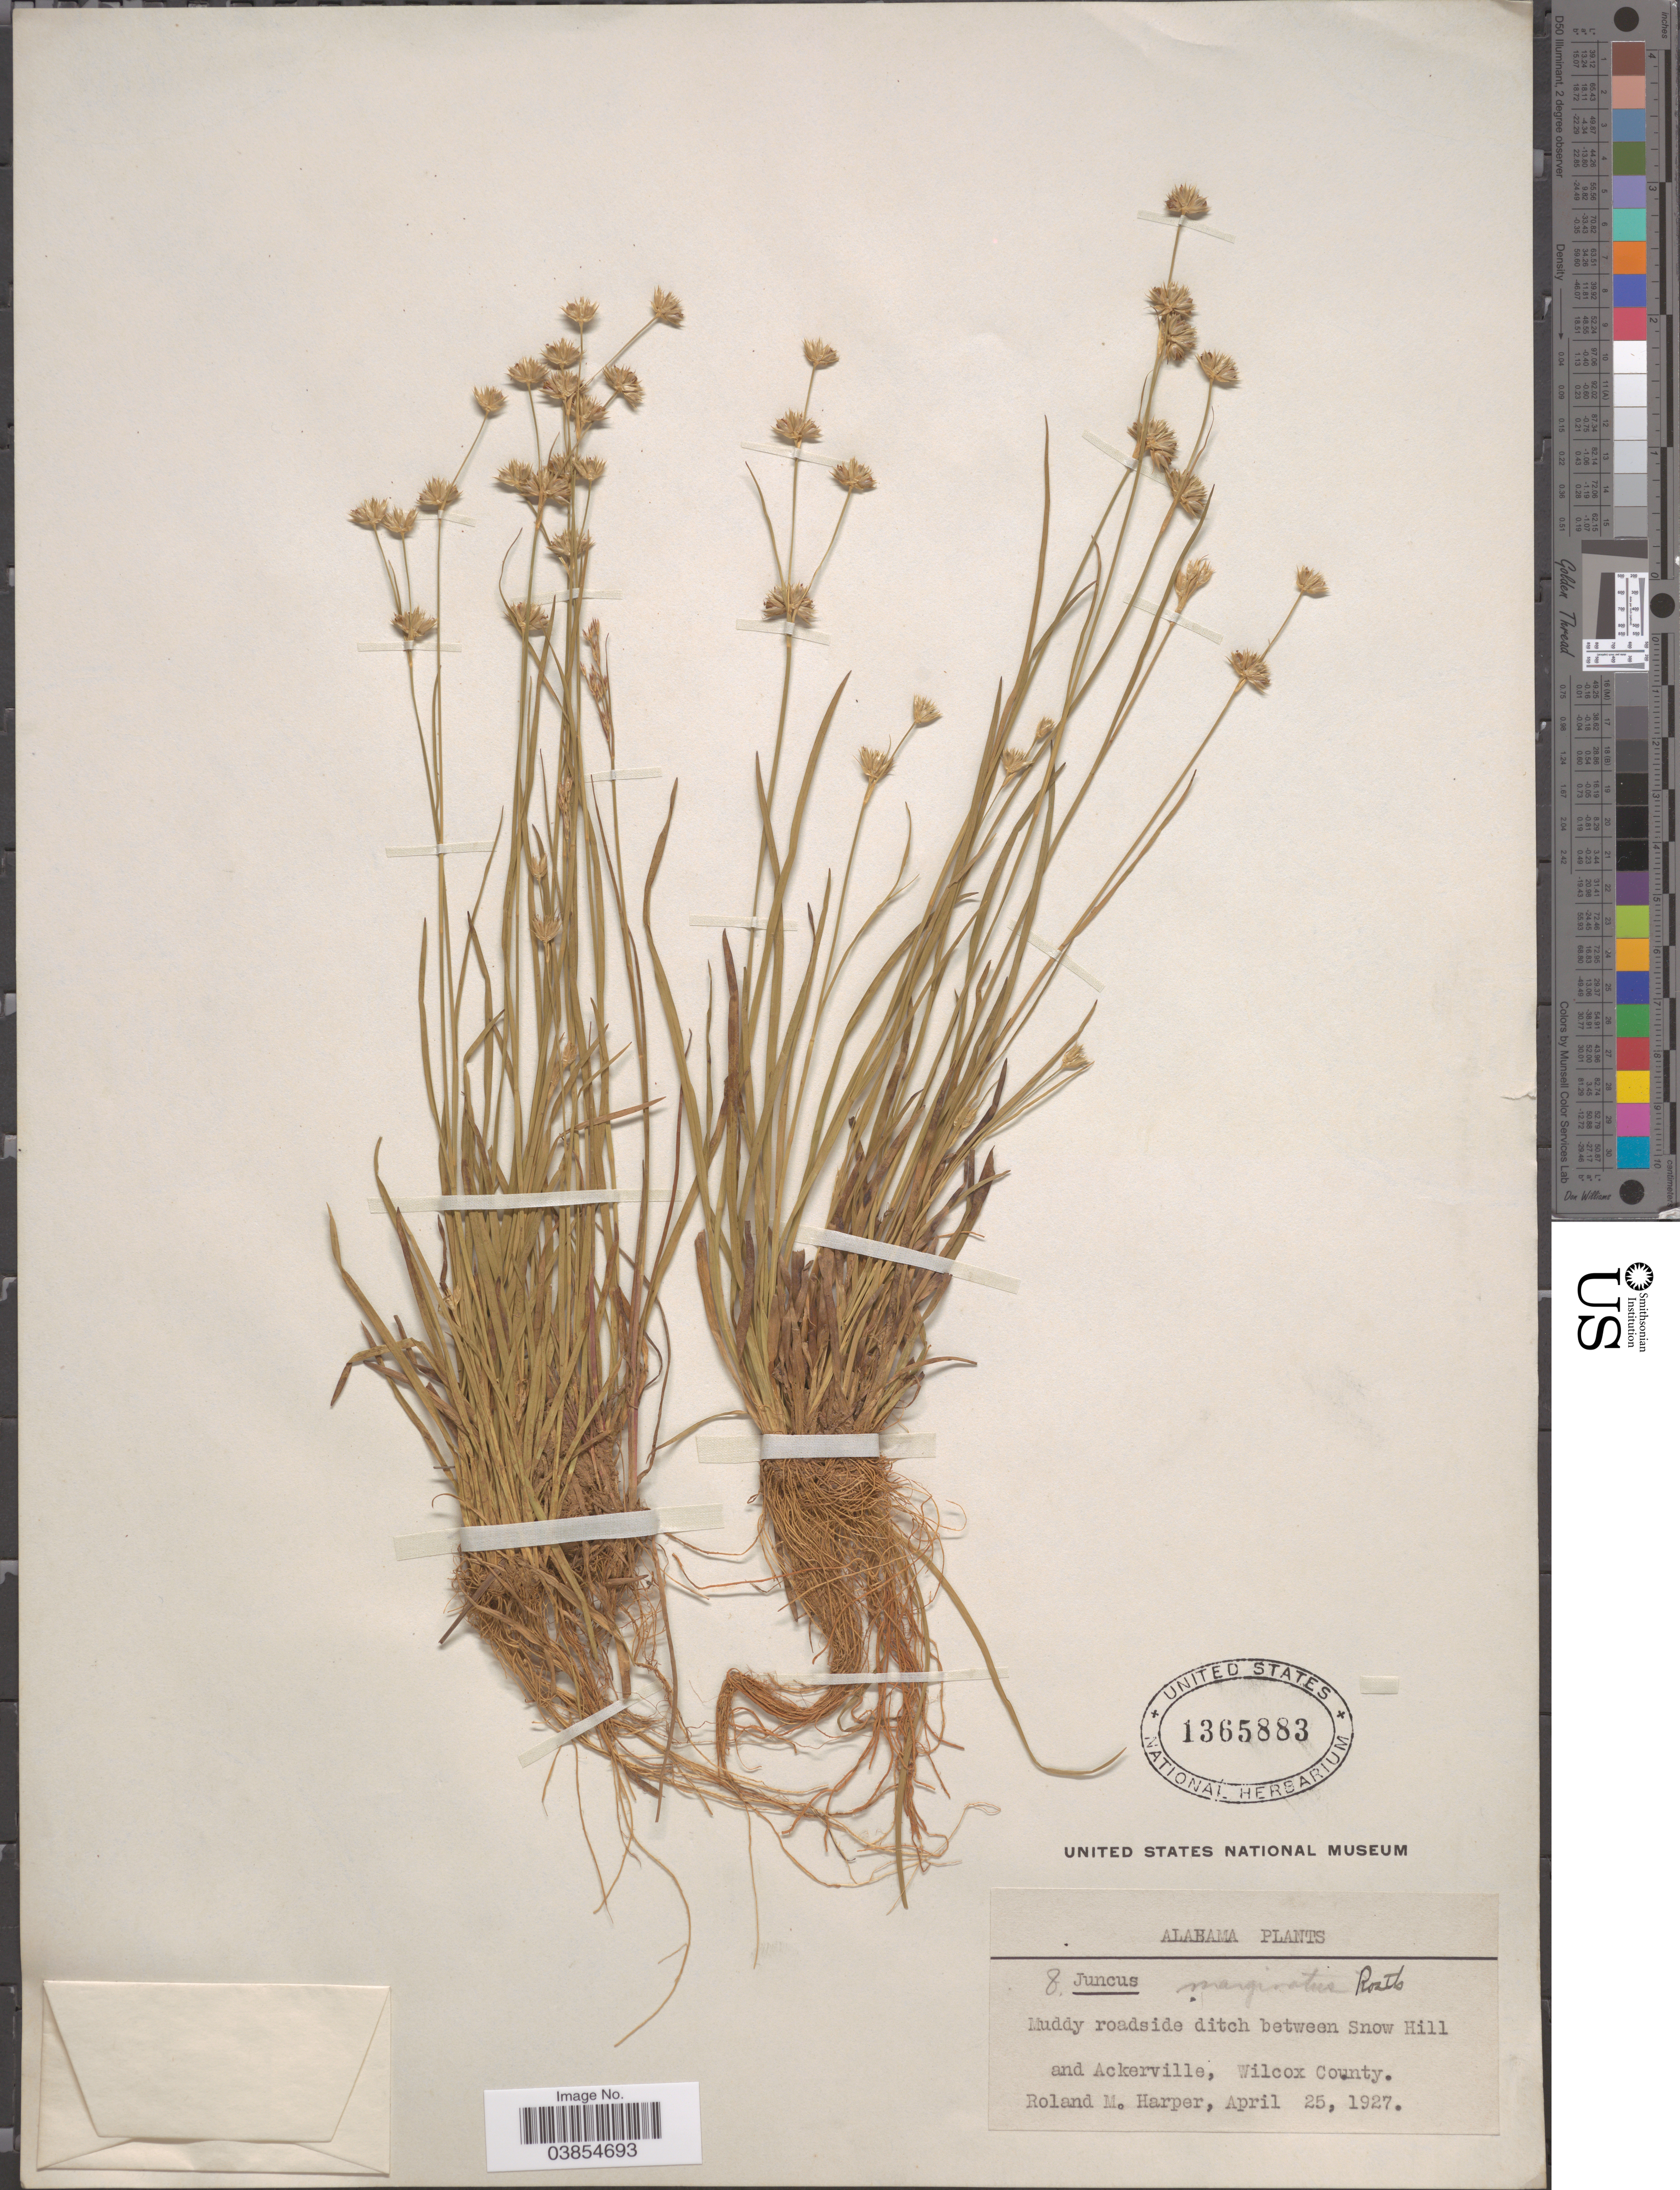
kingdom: Plantae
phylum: Tracheophyta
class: Liliopsida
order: Poales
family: Juncaceae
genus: Juncus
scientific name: Juncus marginatus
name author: Rostk.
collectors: R. M. Harper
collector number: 8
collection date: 1927-04-25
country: United States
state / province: Alabama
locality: Muddy roadside ditch between Snow Hill and Ackerville, Wilcox County.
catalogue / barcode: US 1365883